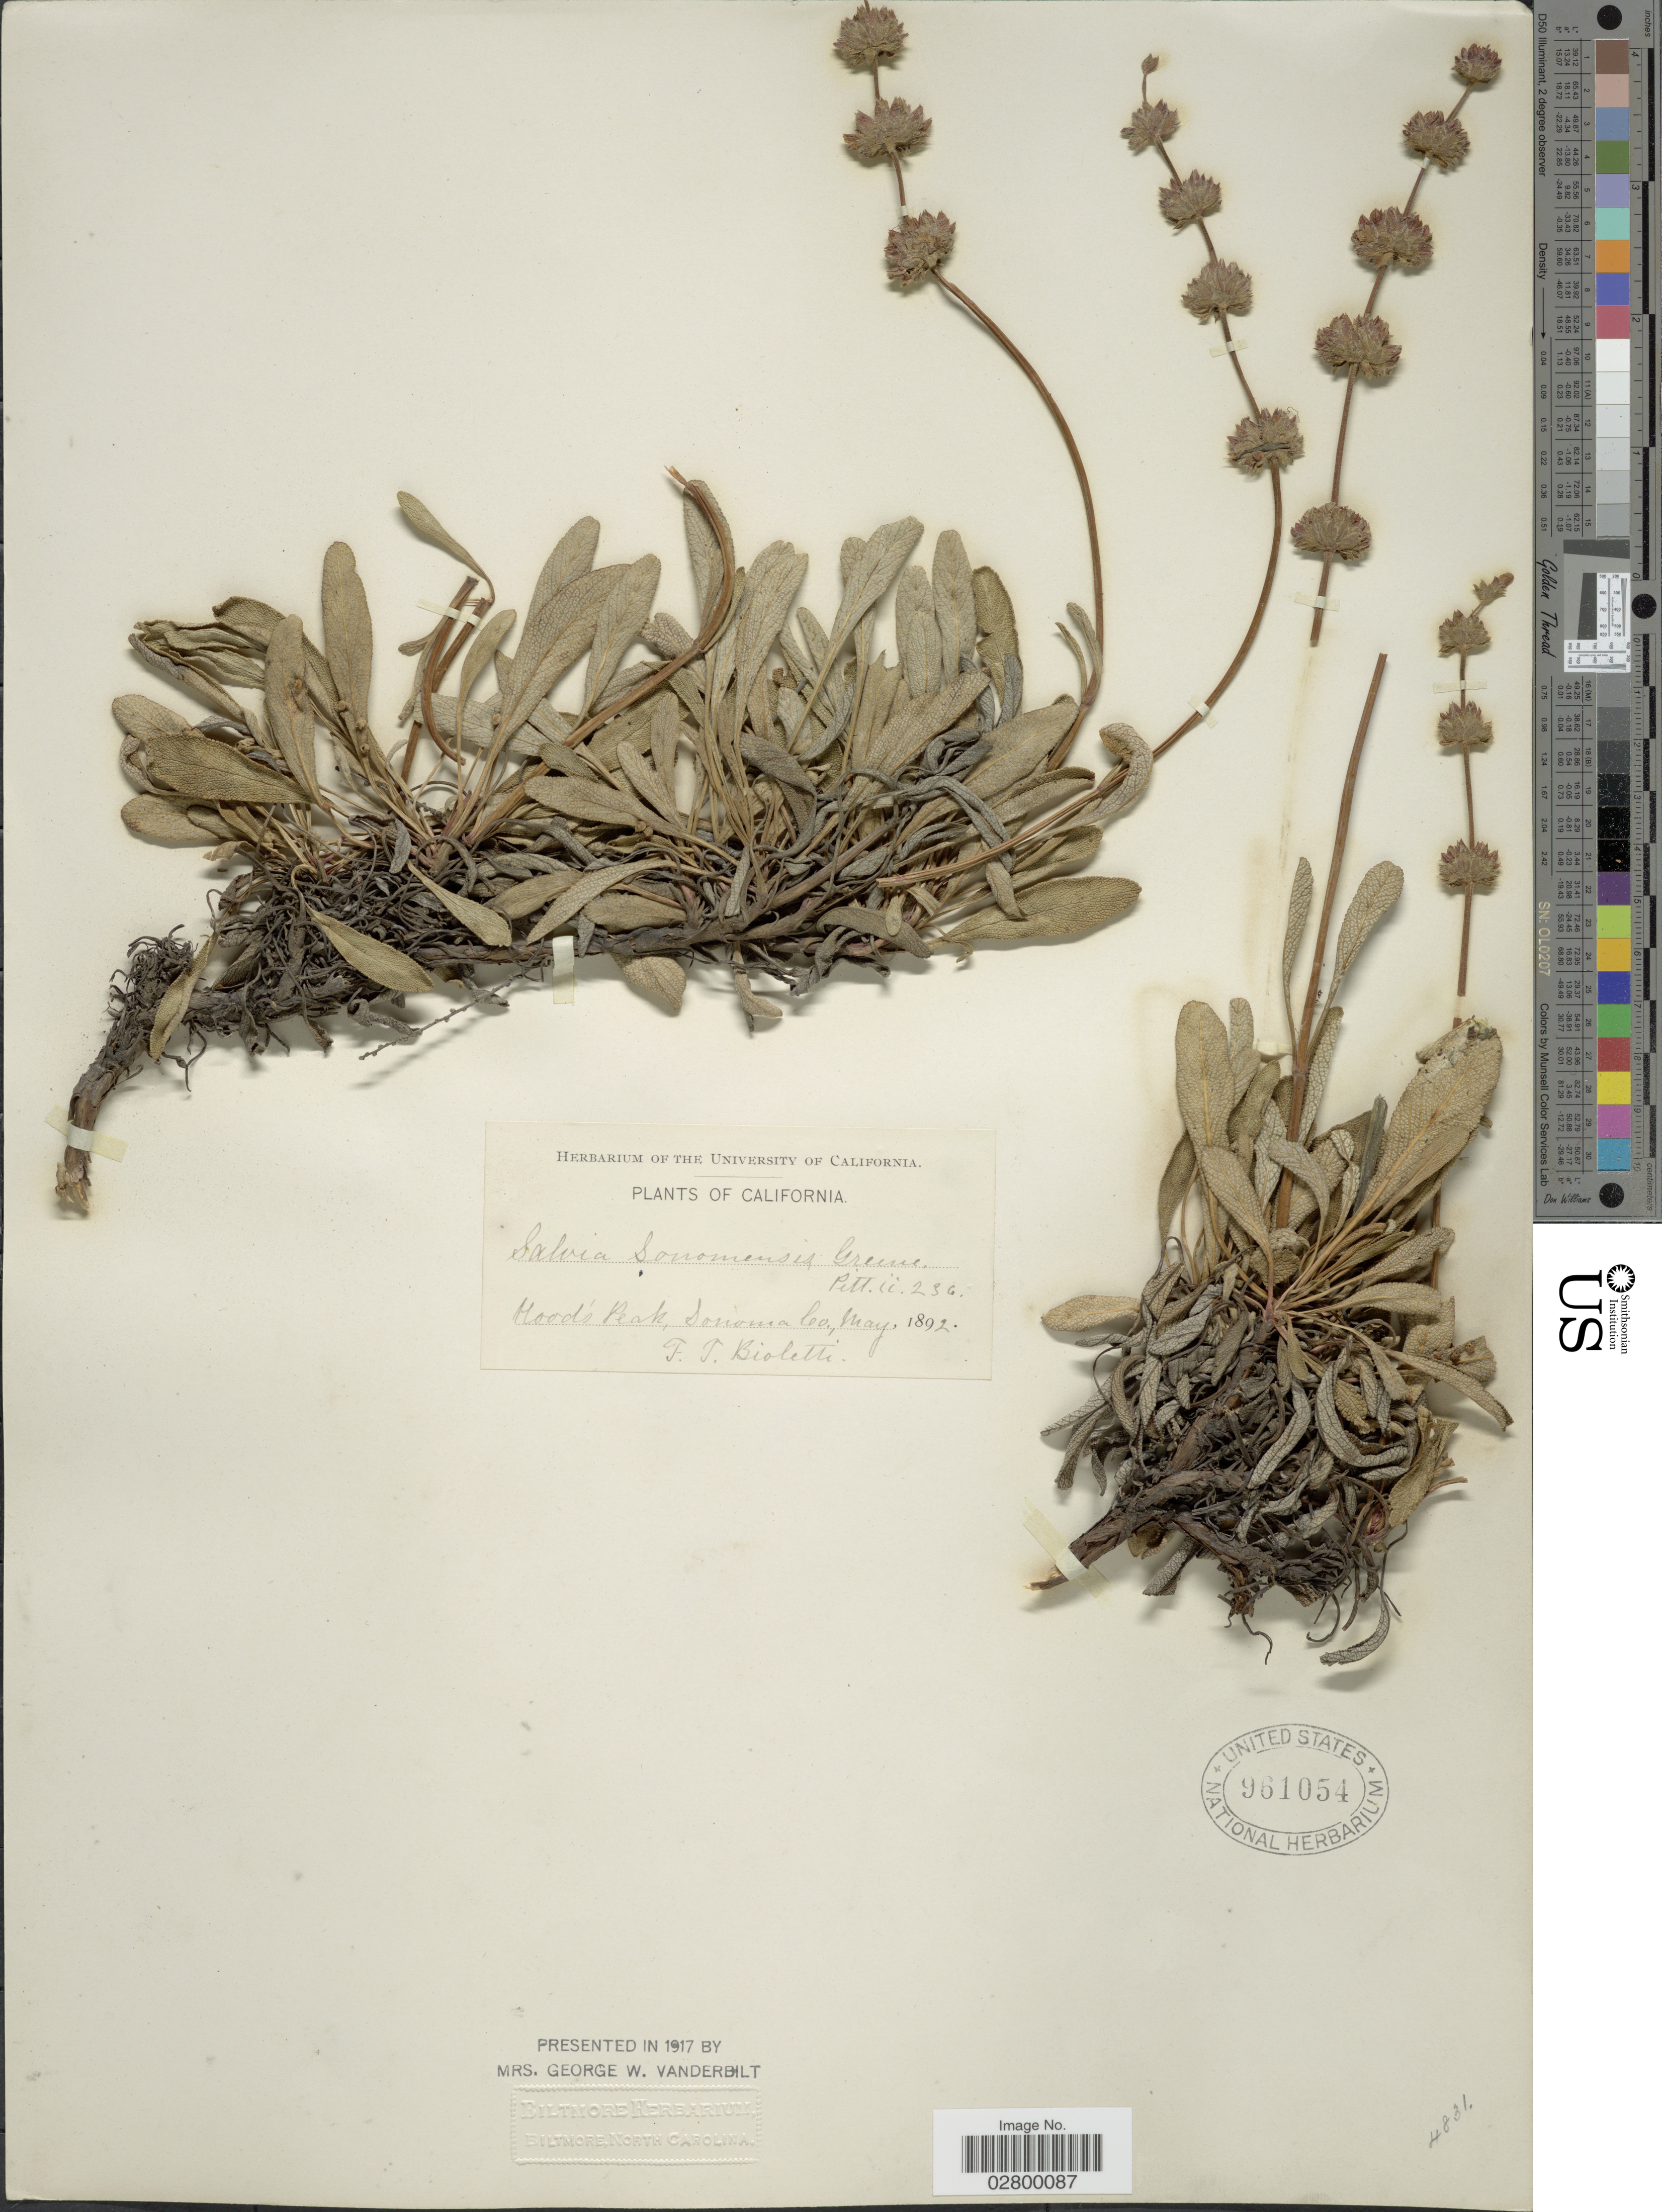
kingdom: Plantae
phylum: Tracheophyta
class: Magnoliopsida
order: Lamiales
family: Lamiaceae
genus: Salvia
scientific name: Salvia sonomensis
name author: Greene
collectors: F. T. Bioletti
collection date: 1892-05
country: United States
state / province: California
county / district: Sonoma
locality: Hood's Park, Sonomo Co.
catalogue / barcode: US 961054